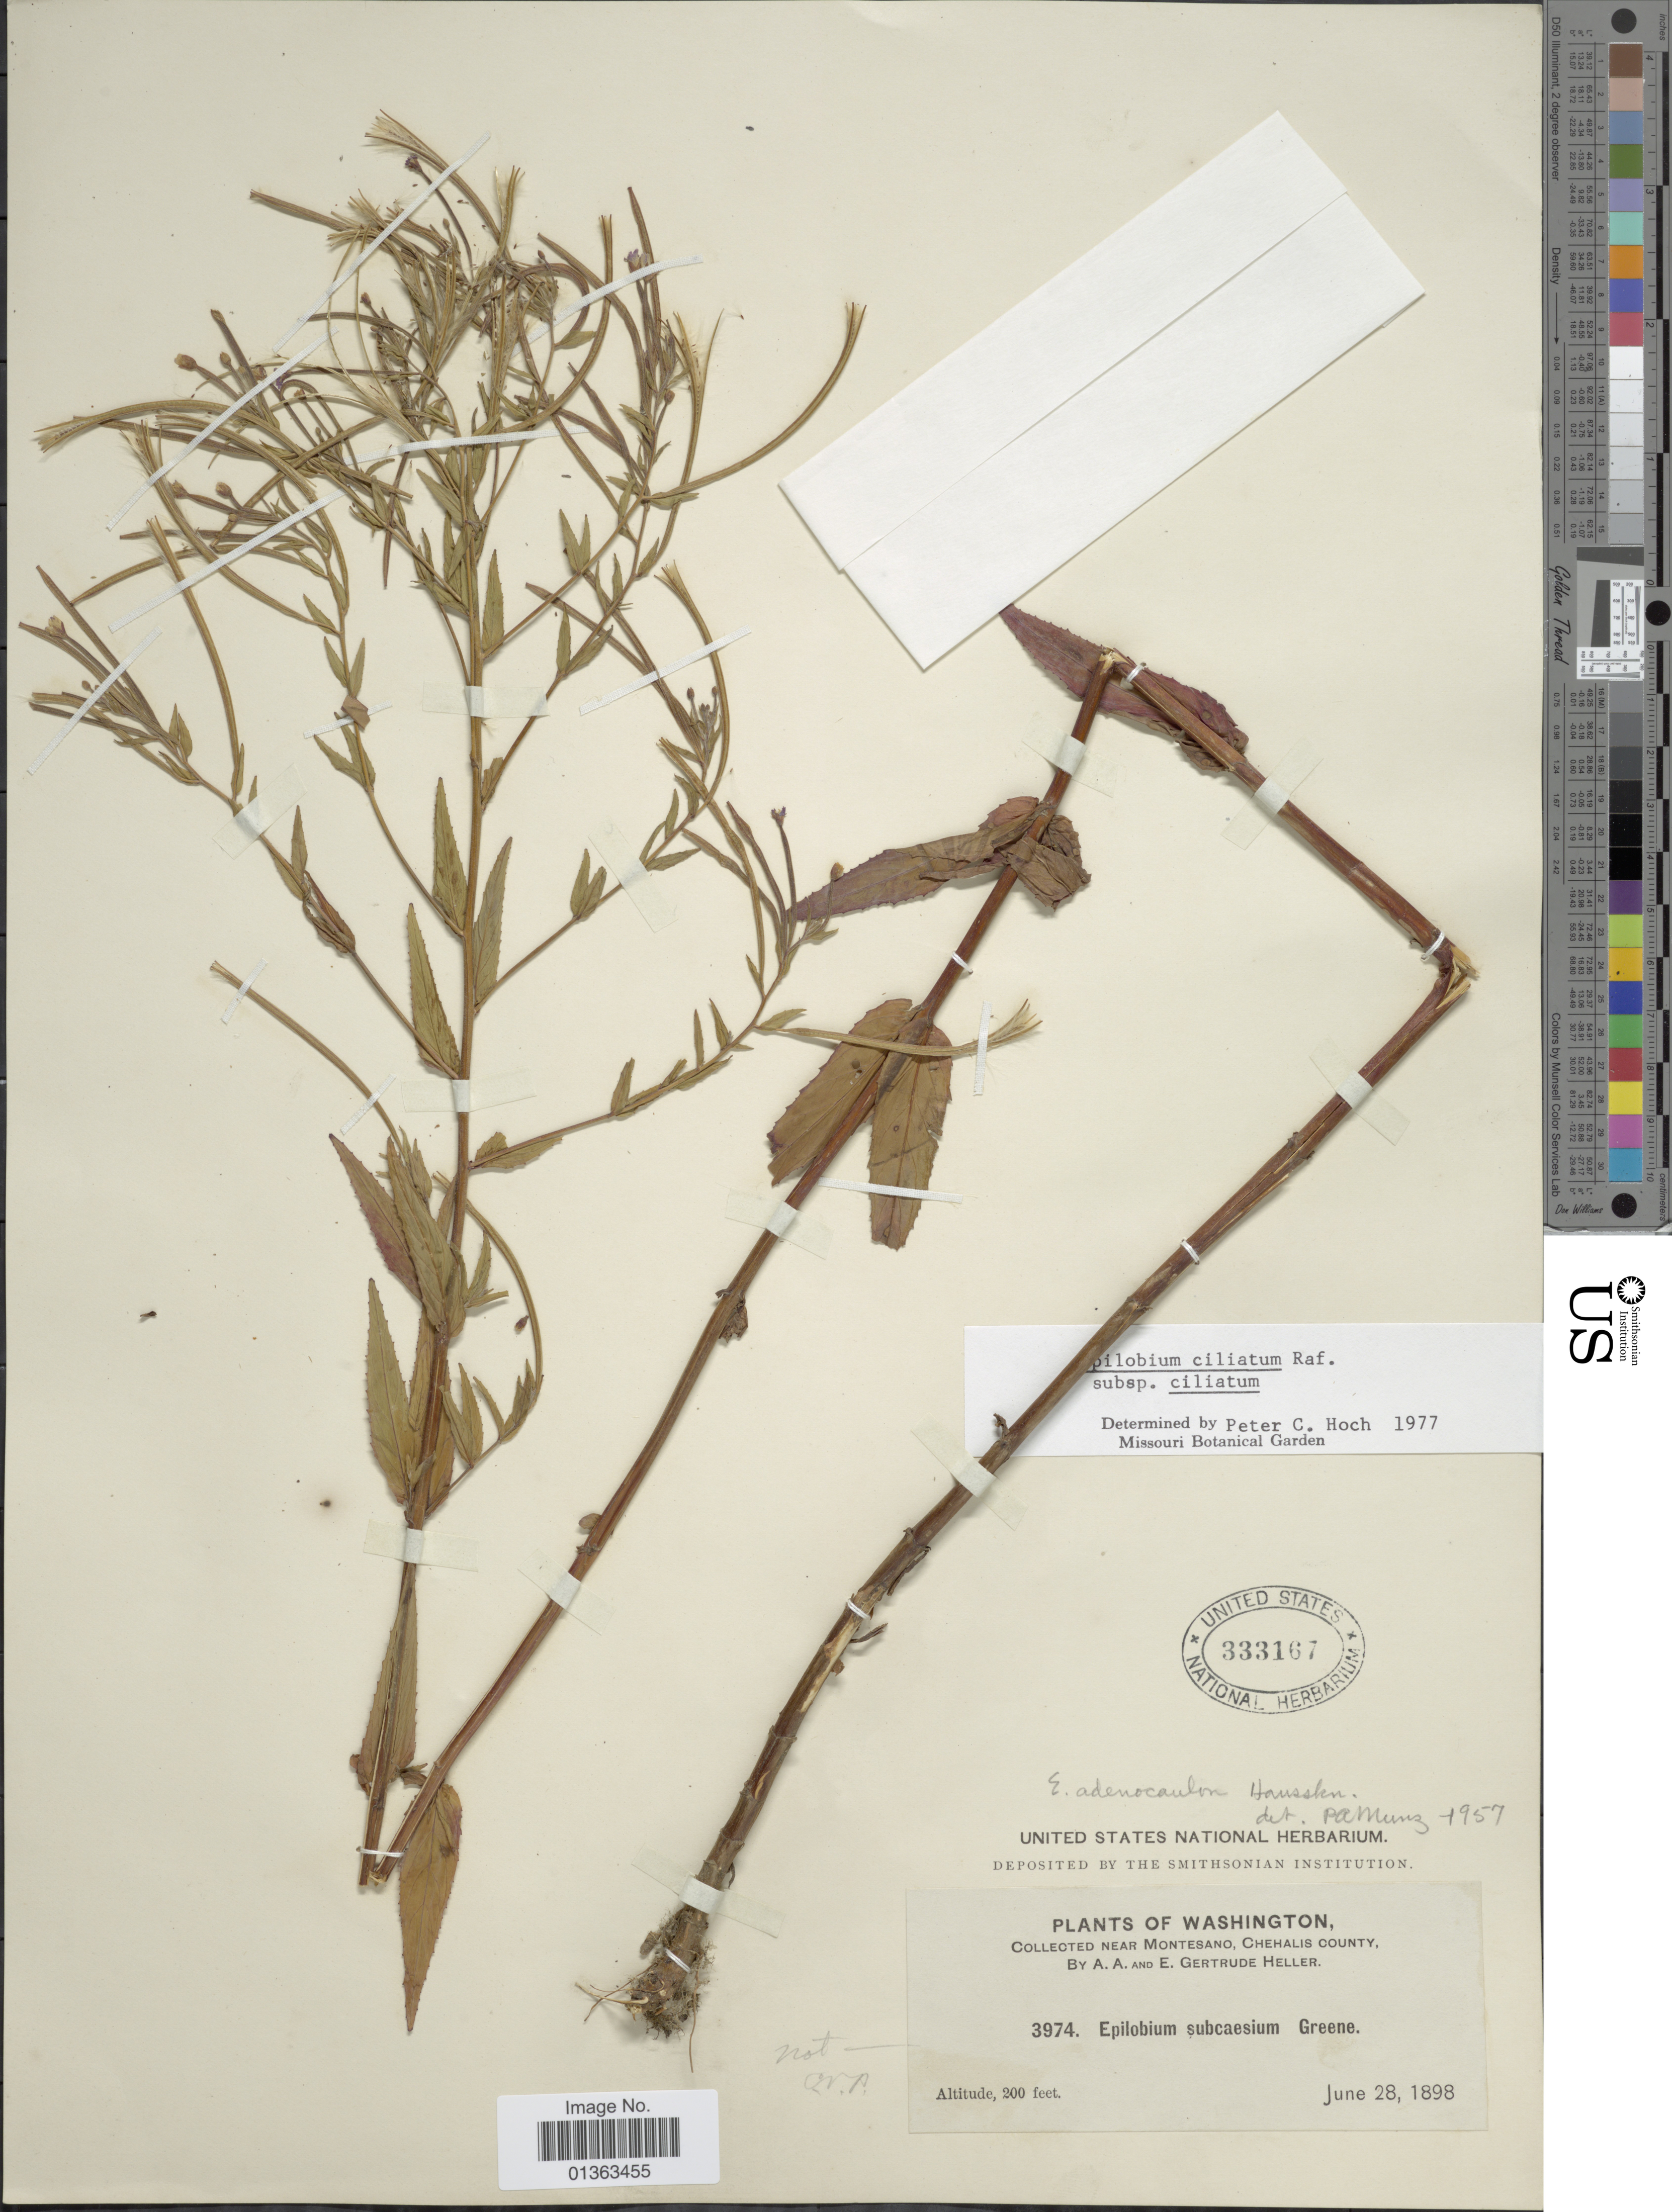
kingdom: Plantae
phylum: Tracheophyta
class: Magnoliopsida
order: Myrtales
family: Onagraceae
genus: Epilobium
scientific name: Epilobium ciliatum subsp. ciliatum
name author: Raf.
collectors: A. A. Heller & E. G. Heller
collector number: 3974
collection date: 1898-06-28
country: United States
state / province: Washington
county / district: Grays Harbor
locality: Near Montesano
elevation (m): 61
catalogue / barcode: US 333167